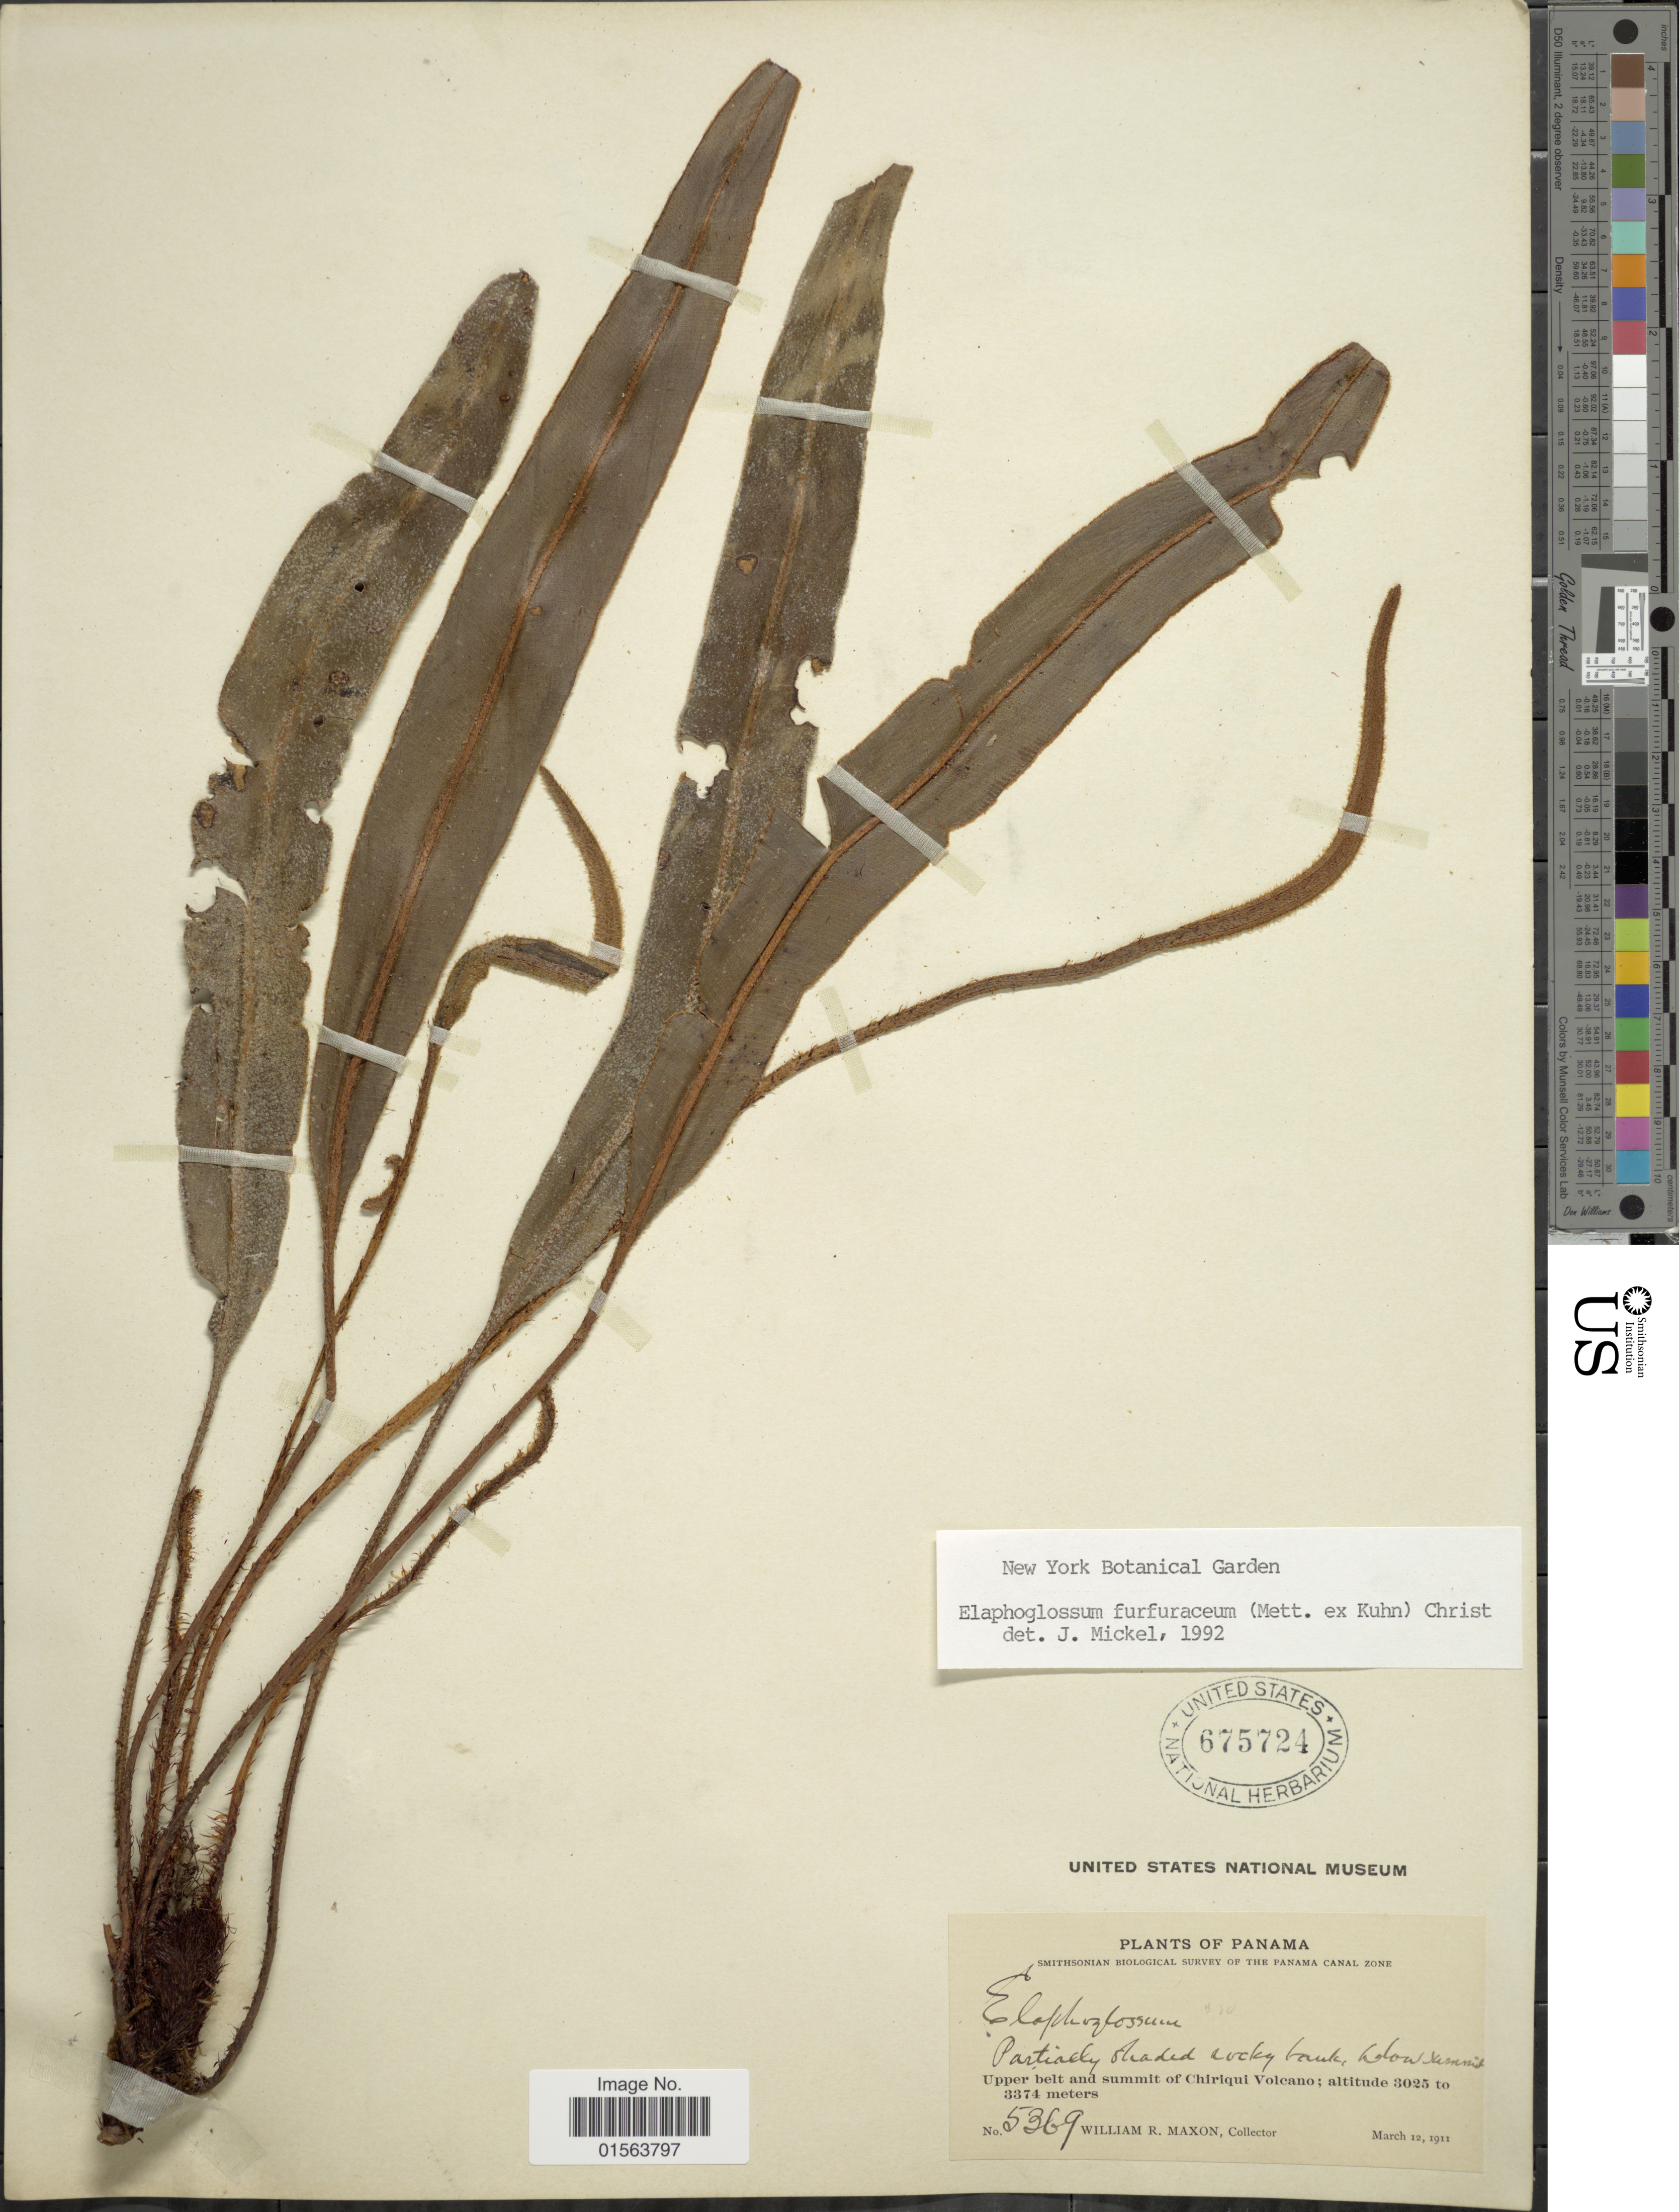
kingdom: Plantae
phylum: Tracheophyta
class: Polypodiopsida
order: Polypodiales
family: Dryopteridaceae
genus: Elaphoglossum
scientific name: Elaphoglossum furfuraceum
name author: (Mett. ex Kuhn) Christ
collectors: W. R. Maxon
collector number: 5369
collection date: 1911-03-12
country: Panama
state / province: Chiriqui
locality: Upper belt and summit of Chiriqui Volcano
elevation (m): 3025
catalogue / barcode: US 675724